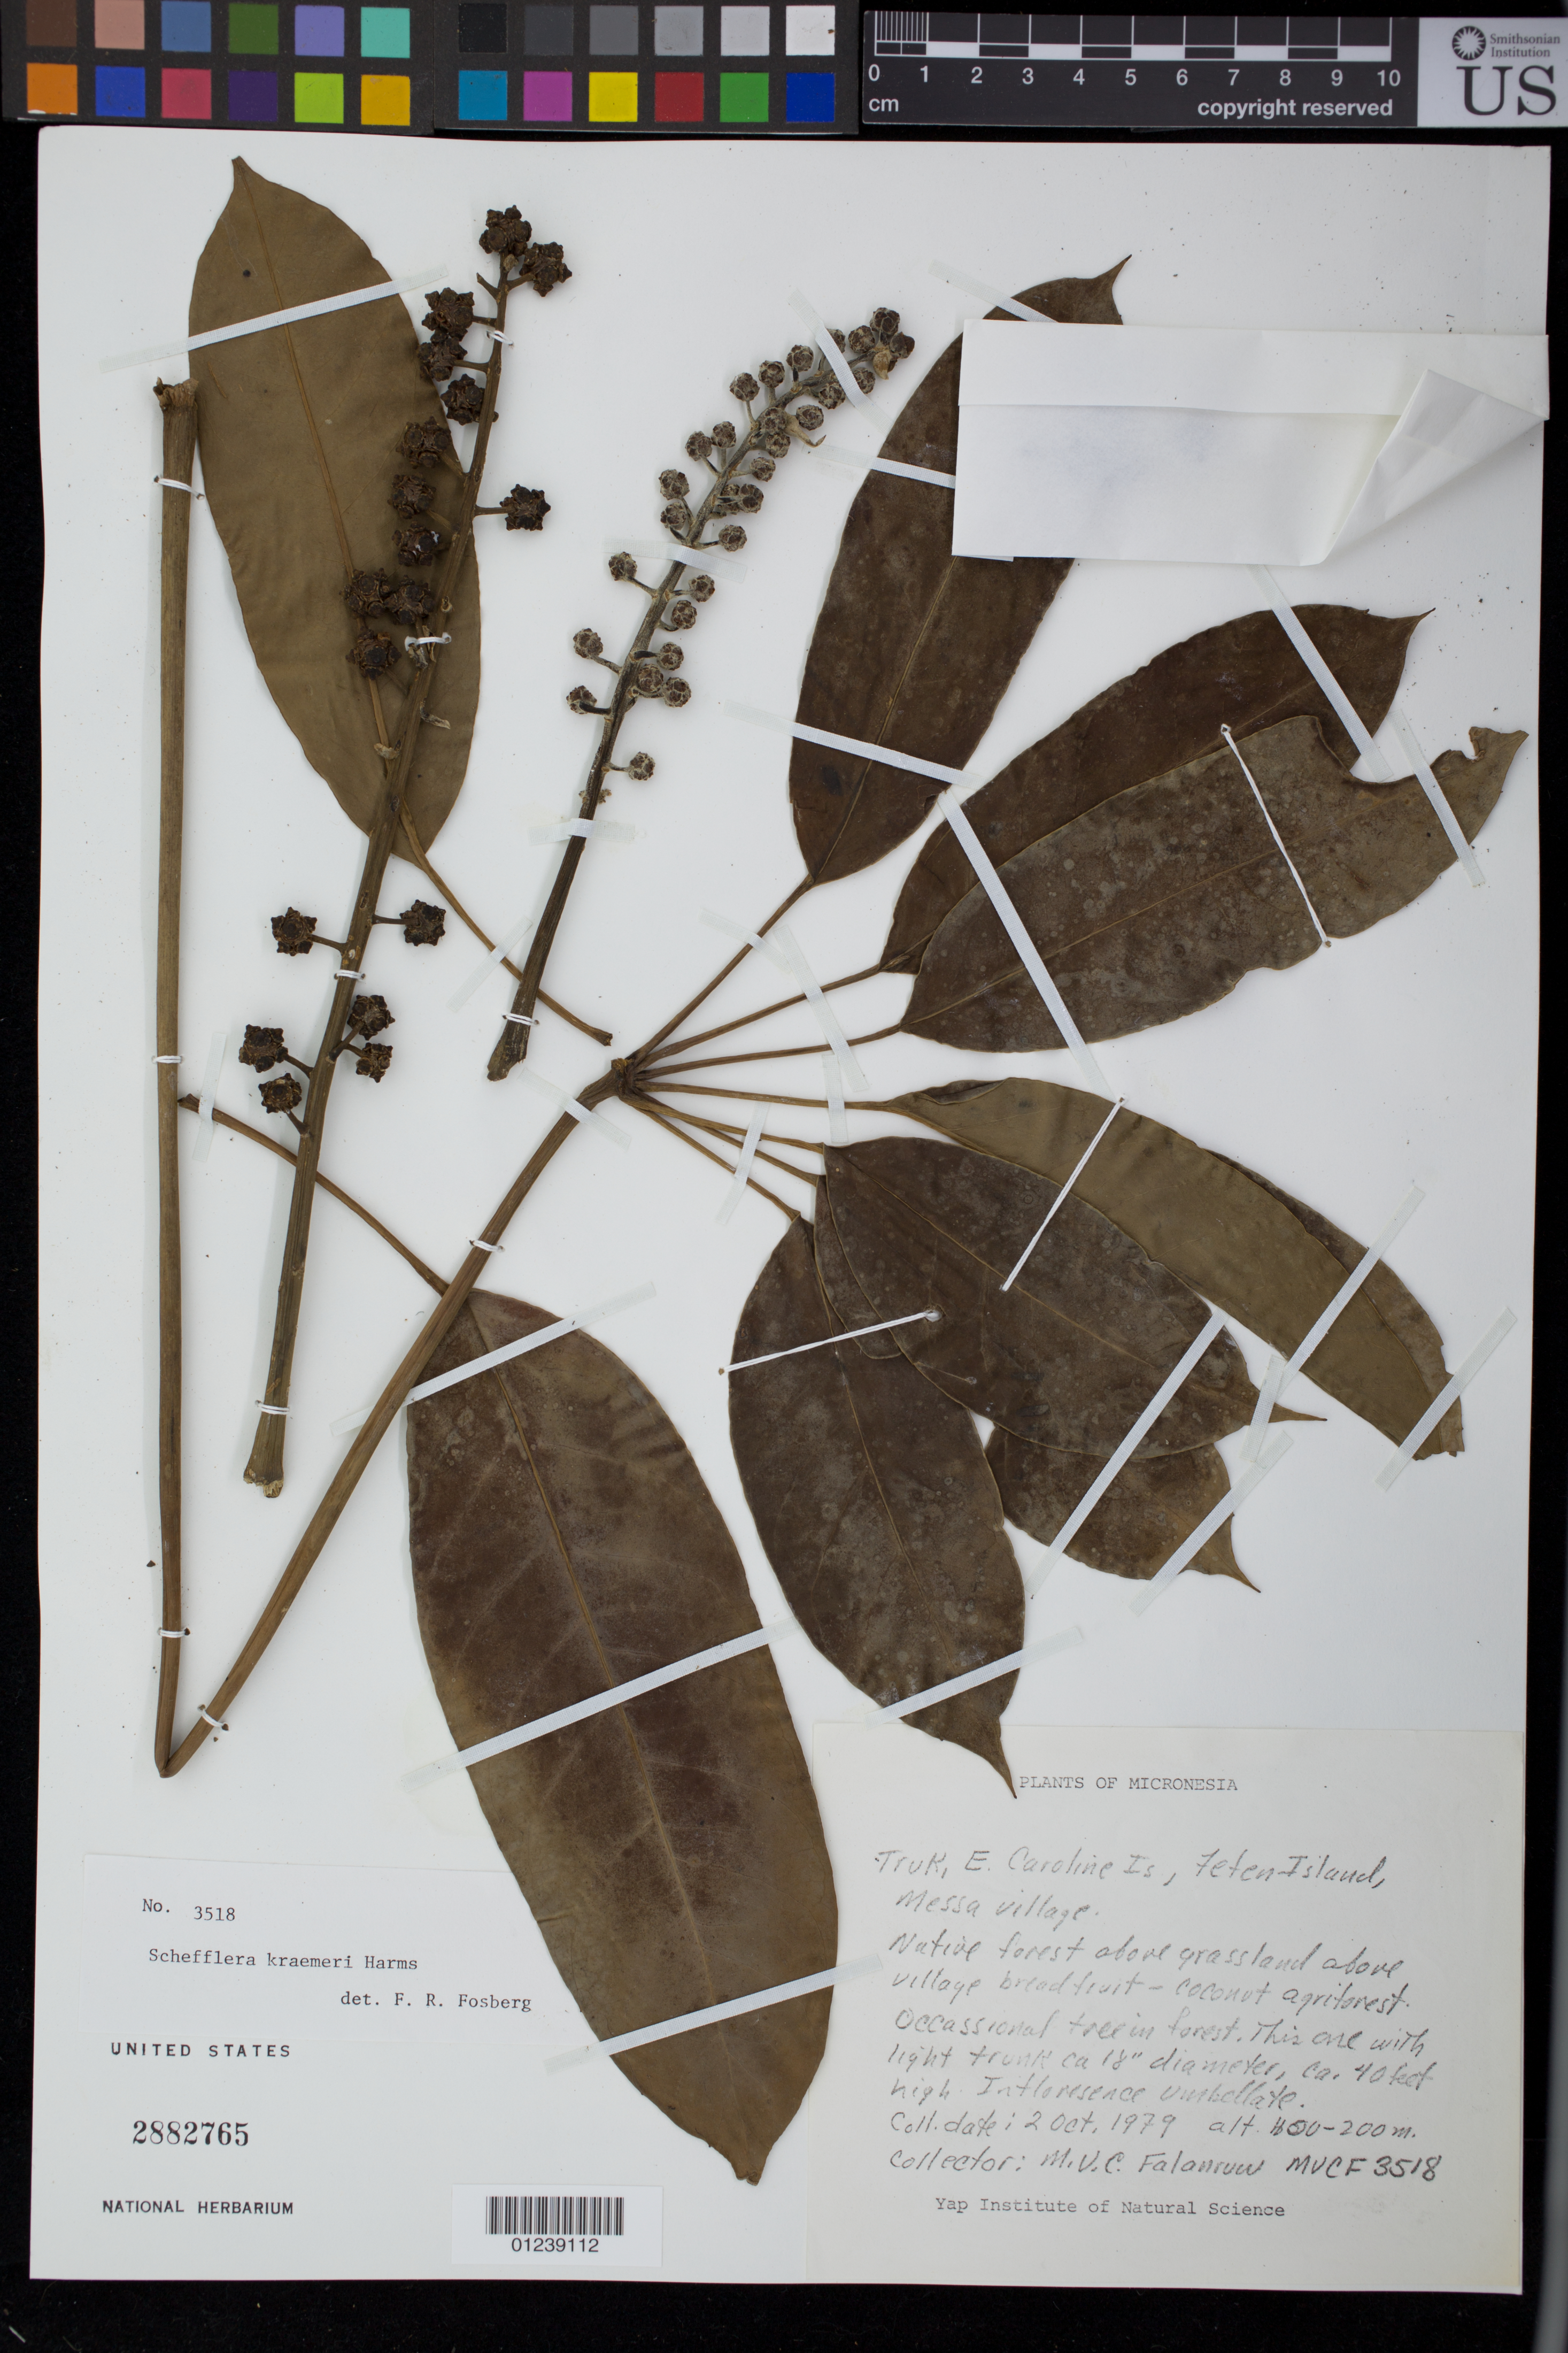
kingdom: Plantae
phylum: Tracheophyta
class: Magnoliopsida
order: Apiales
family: Araliaceae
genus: Heptapleurum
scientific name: Heptapleurum kraemeri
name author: (Harms) Lowry & G. M. Plunkett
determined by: Wagner, W. L., (BOT), Smithsonian Institution - National Museum of Natural History (UNITED STATES)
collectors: M. V. Falanruw & M. V. Falanruw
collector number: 3518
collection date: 1979-10-02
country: Micronesia, Federated States of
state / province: Truk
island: Fefan [Fefen]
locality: Truk [Chuuk], E. Caroline Is., Fefen Island, Messa village.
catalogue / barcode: US 2882765